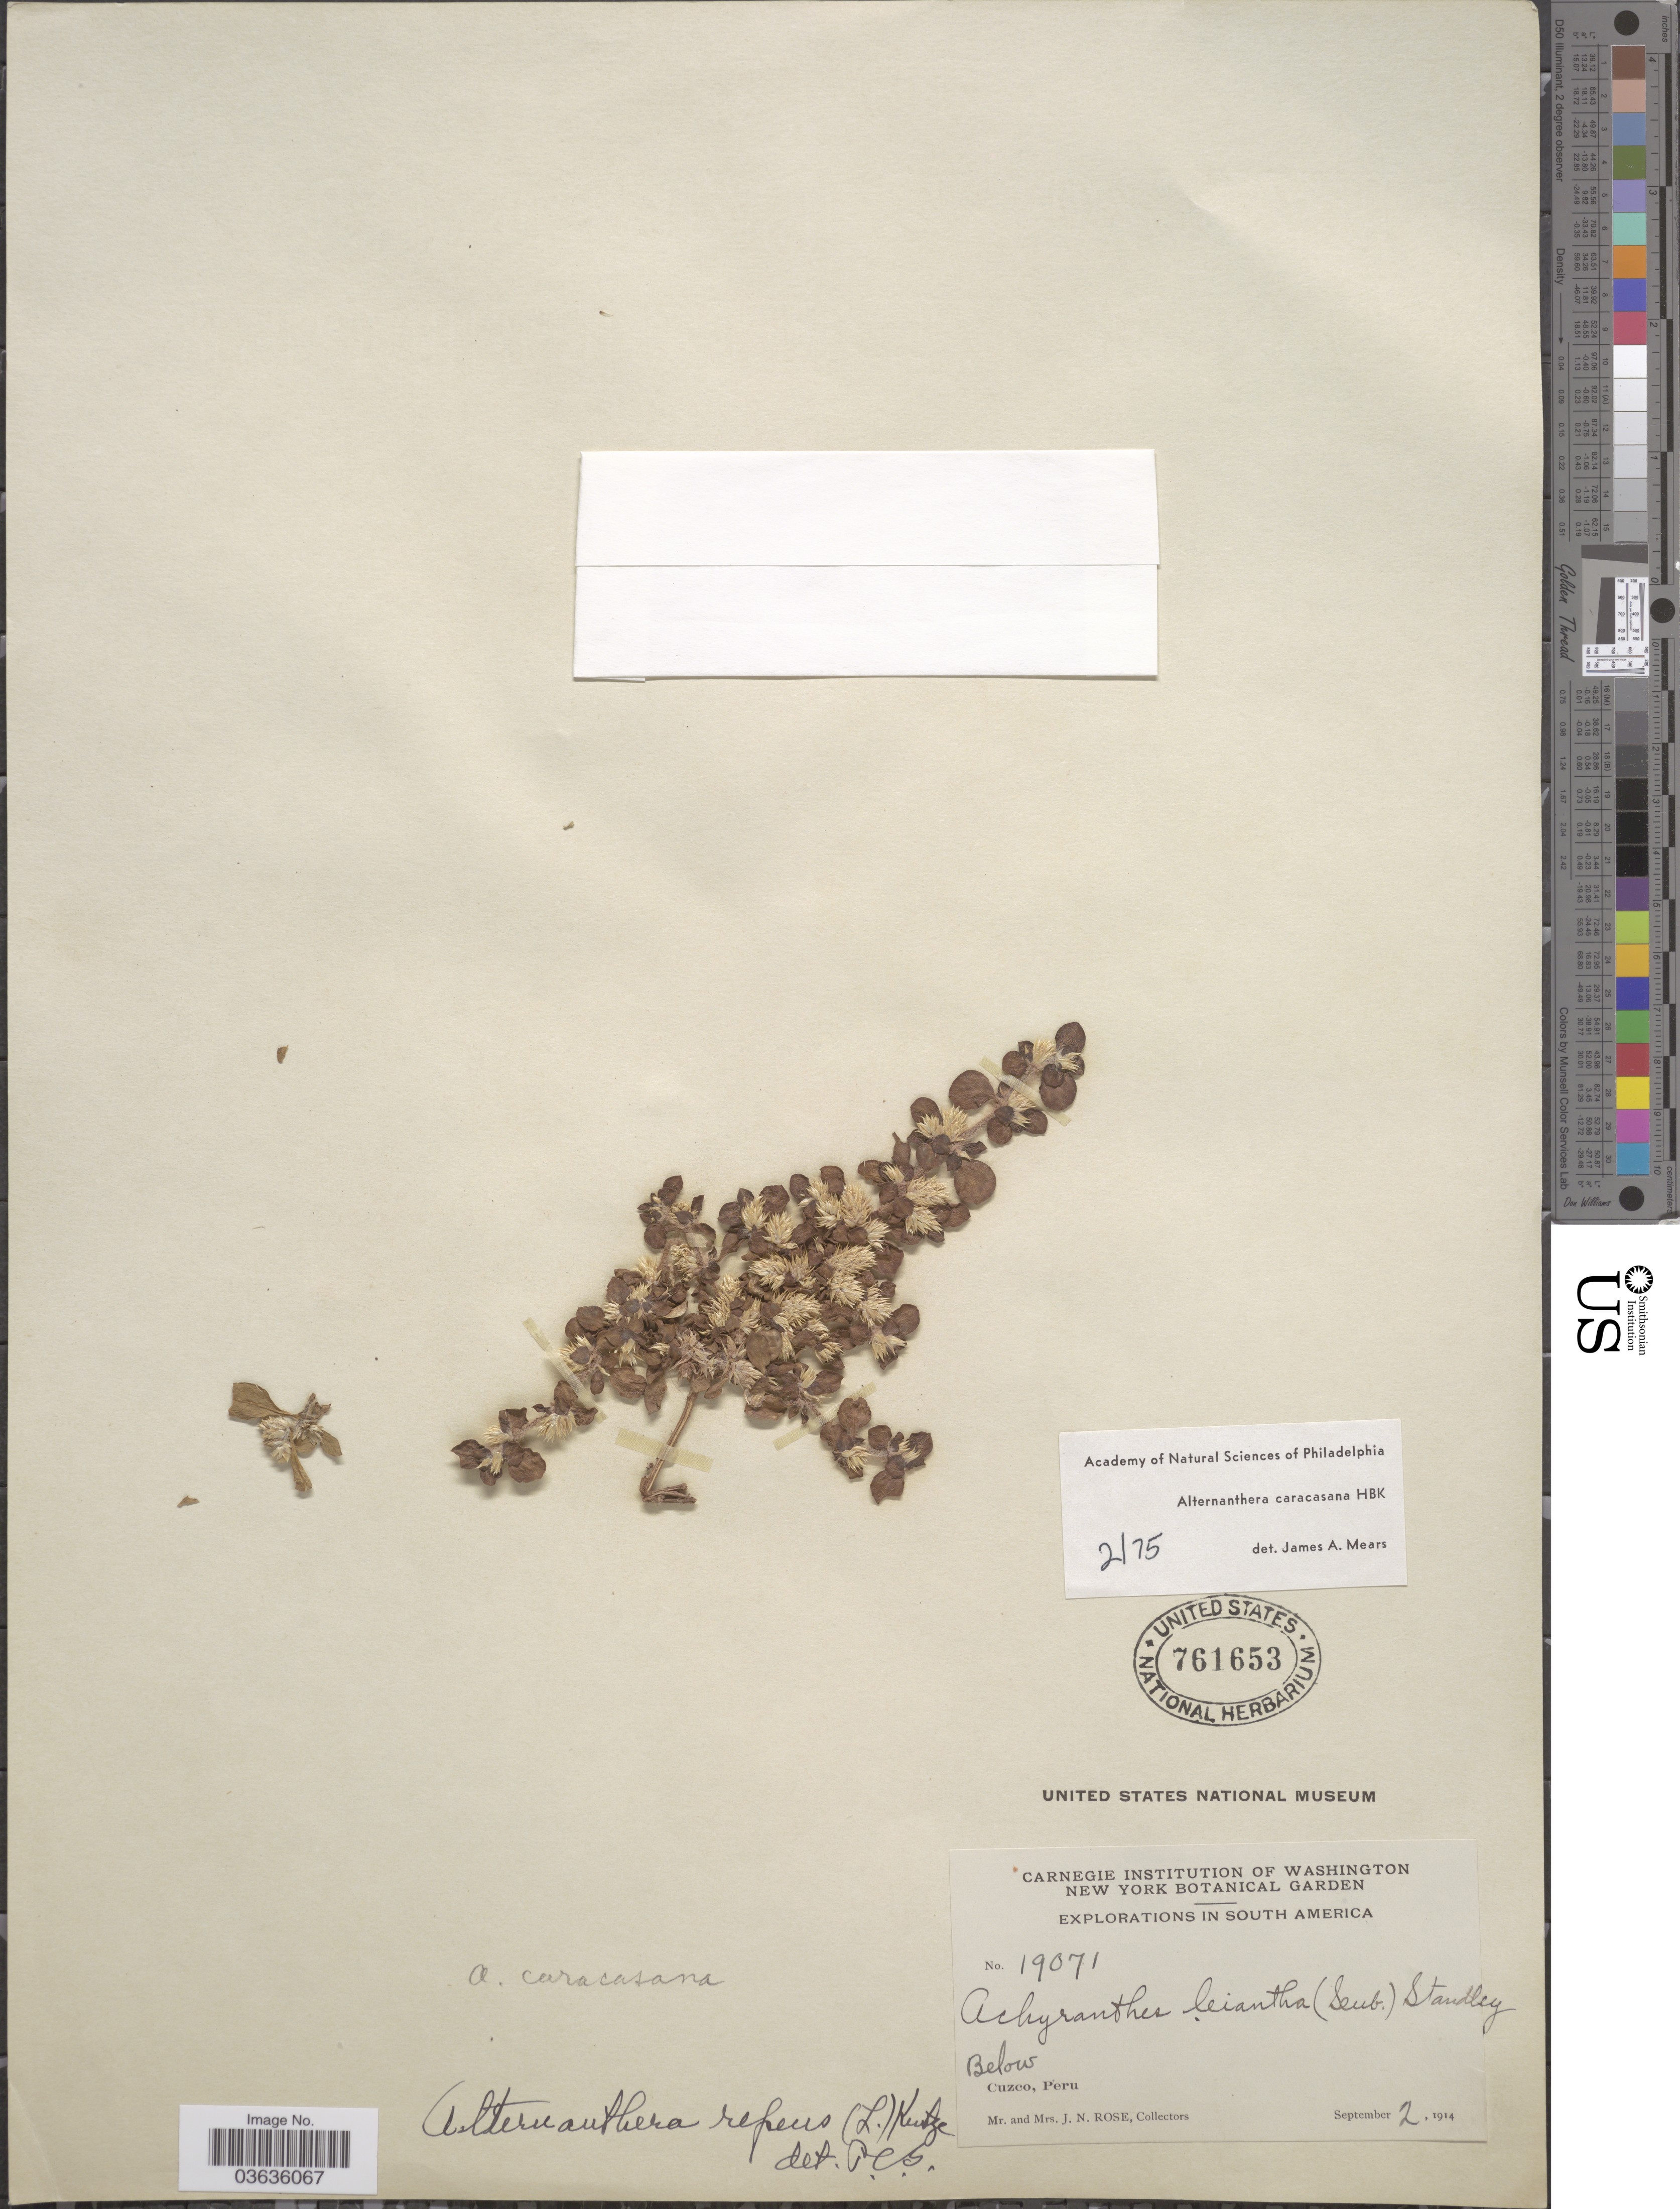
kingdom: Plantae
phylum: Tracheophyta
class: Magnoliopsida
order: Caryophyllales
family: Amaranthaceae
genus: Alternanthera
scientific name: Alternanthera caracasana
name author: Kunth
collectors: J. N. Rose & L. B. Rose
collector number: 19071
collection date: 1914-09-02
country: Peru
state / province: Cusco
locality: Below Cuzco.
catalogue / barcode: US 761653